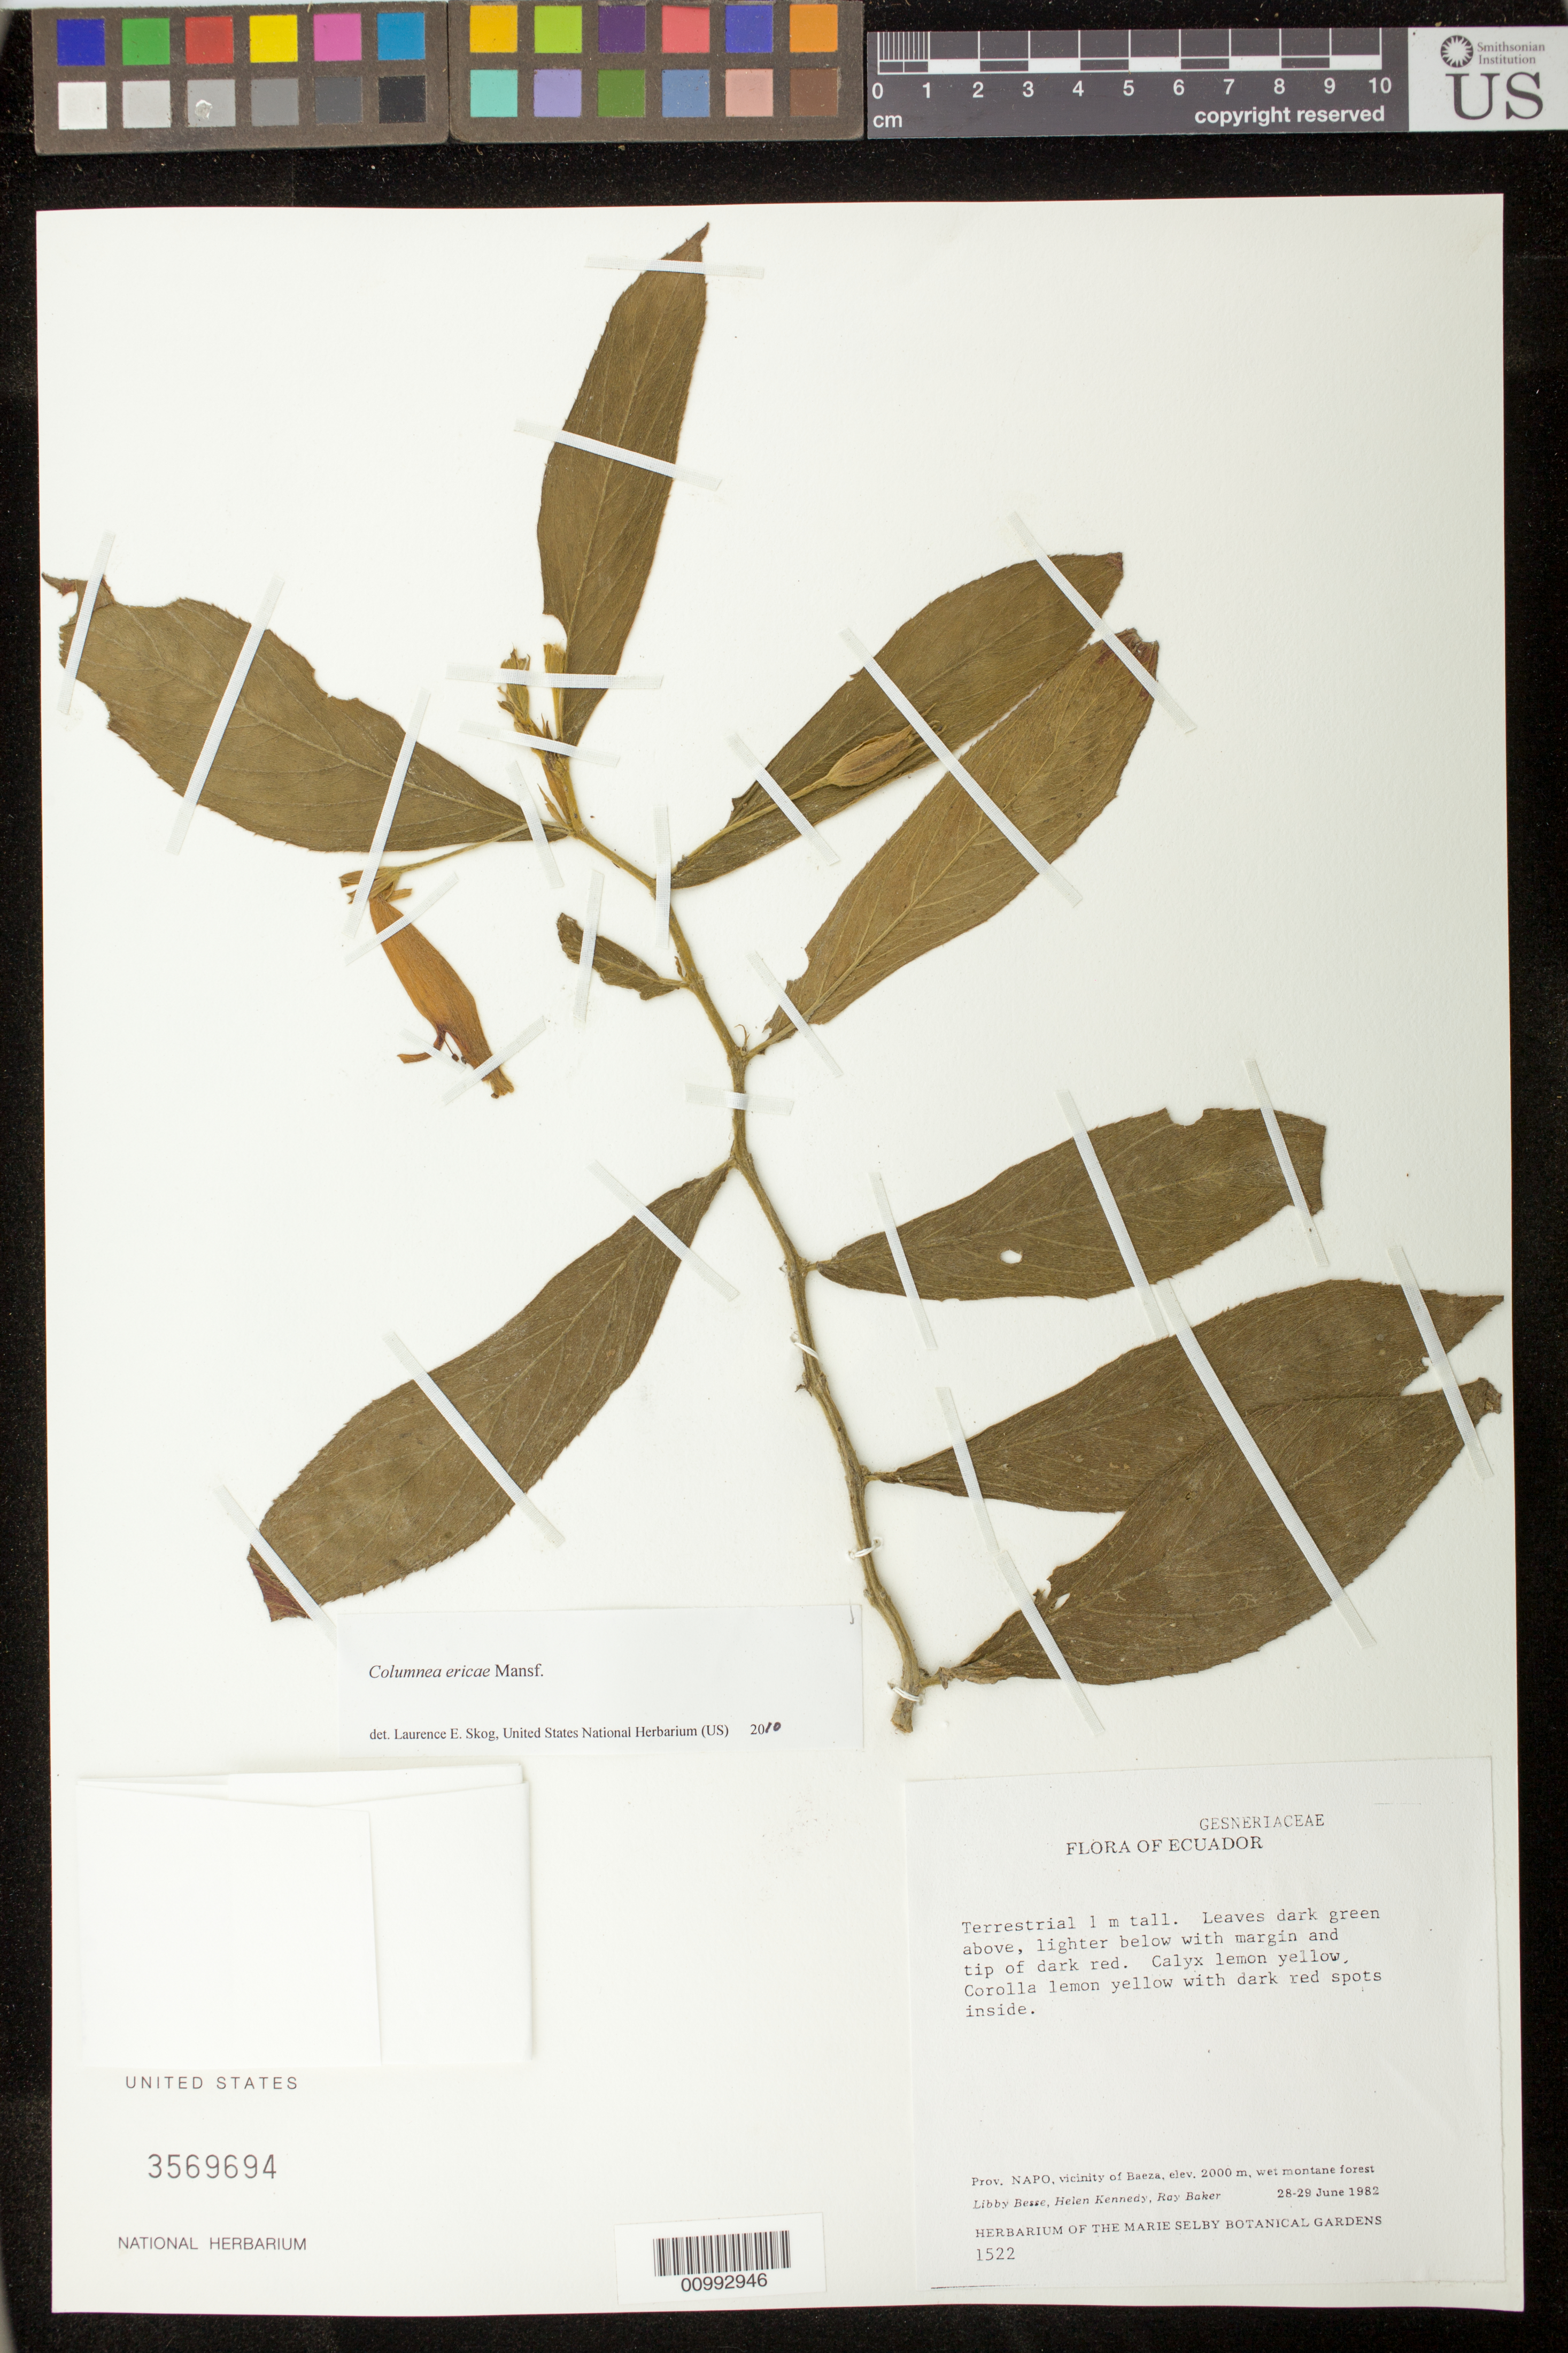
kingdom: Plantae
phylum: Tracheophyta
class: Magnoliopsida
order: Lamiales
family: Gesneriaceae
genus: Columnea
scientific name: Columnea ericae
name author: Mansf.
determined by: Skog, Laurence E.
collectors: L. Besse, H. Kennedy & R. Baker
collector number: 1522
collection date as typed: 28-29 Jun 1982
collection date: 1982-06-28/1982-06-29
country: Ecuador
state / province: Napo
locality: Vicinity of Baeza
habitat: Wet montane forest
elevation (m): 2000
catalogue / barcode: US 3569694